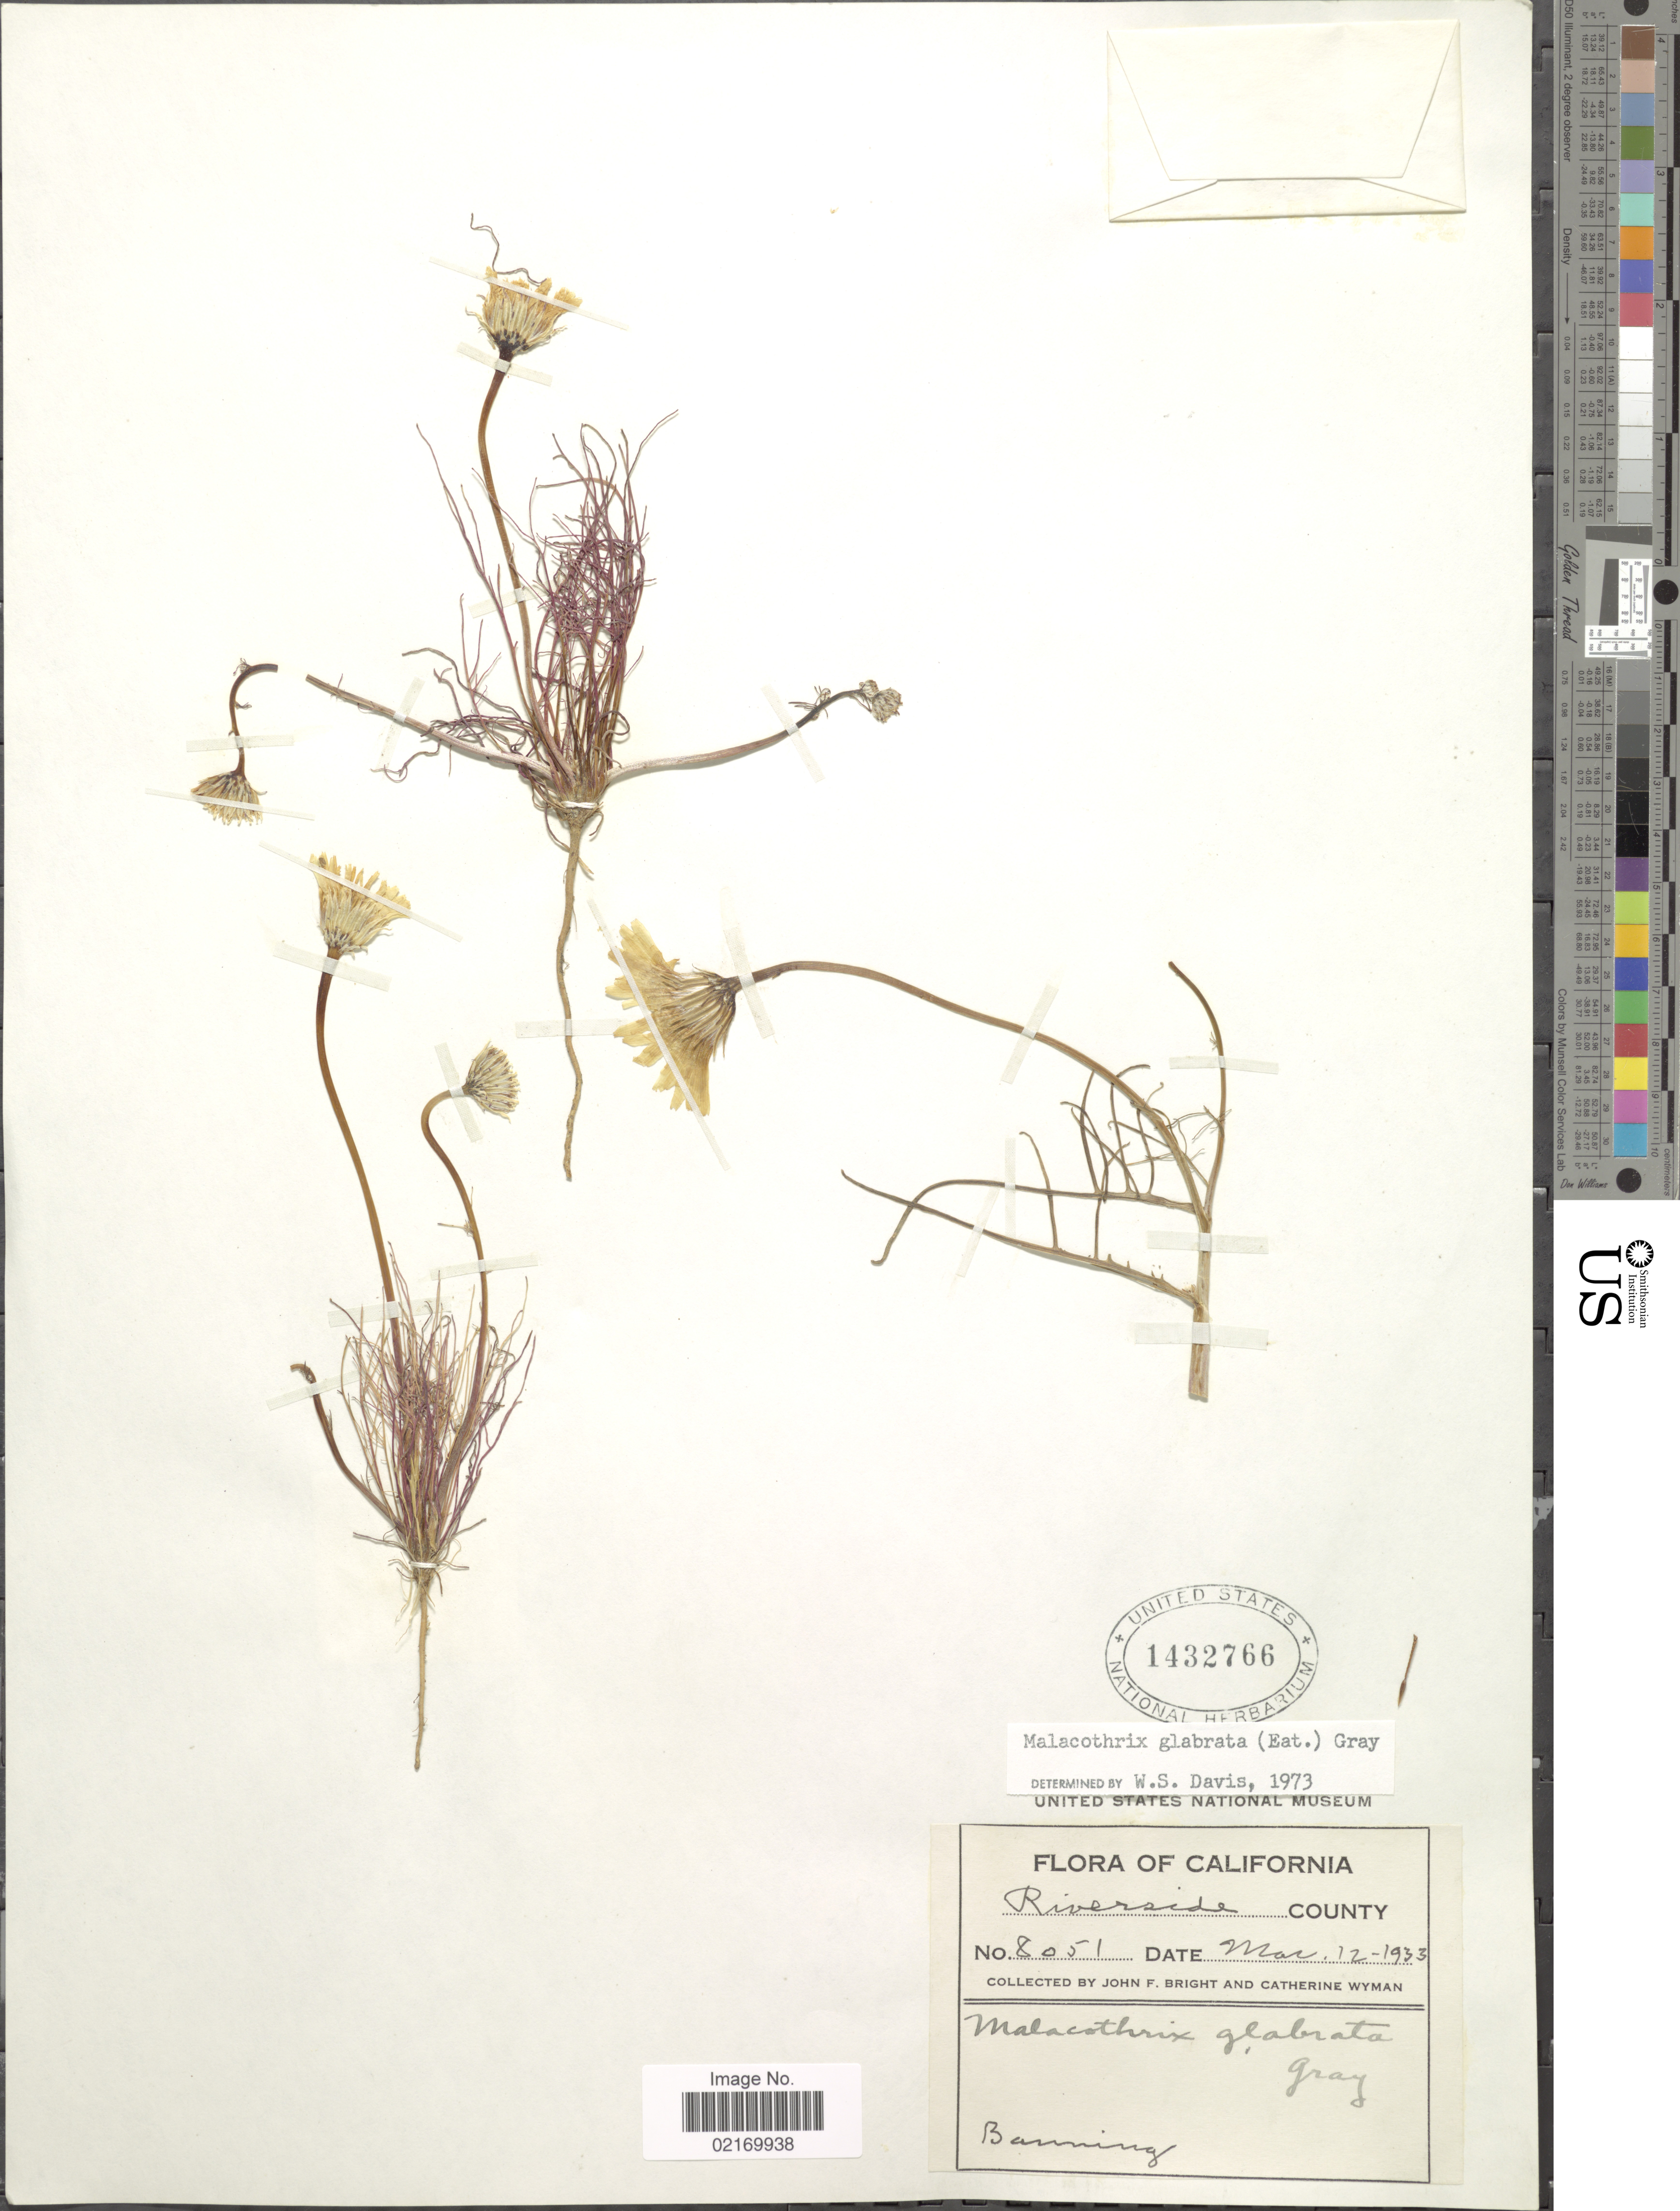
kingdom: Plantae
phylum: Tracheophyta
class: Magnoliopsida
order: Asterales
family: Asteraceae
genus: Malacothrix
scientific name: Malacothrix glabrata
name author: (A. Gray ex D.C. Eaton) A. Gray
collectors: J. Bright & C. Wyman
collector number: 8051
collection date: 1933-03-12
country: United States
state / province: California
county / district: Riverside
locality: Riverside County, Banning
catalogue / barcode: US 1432766